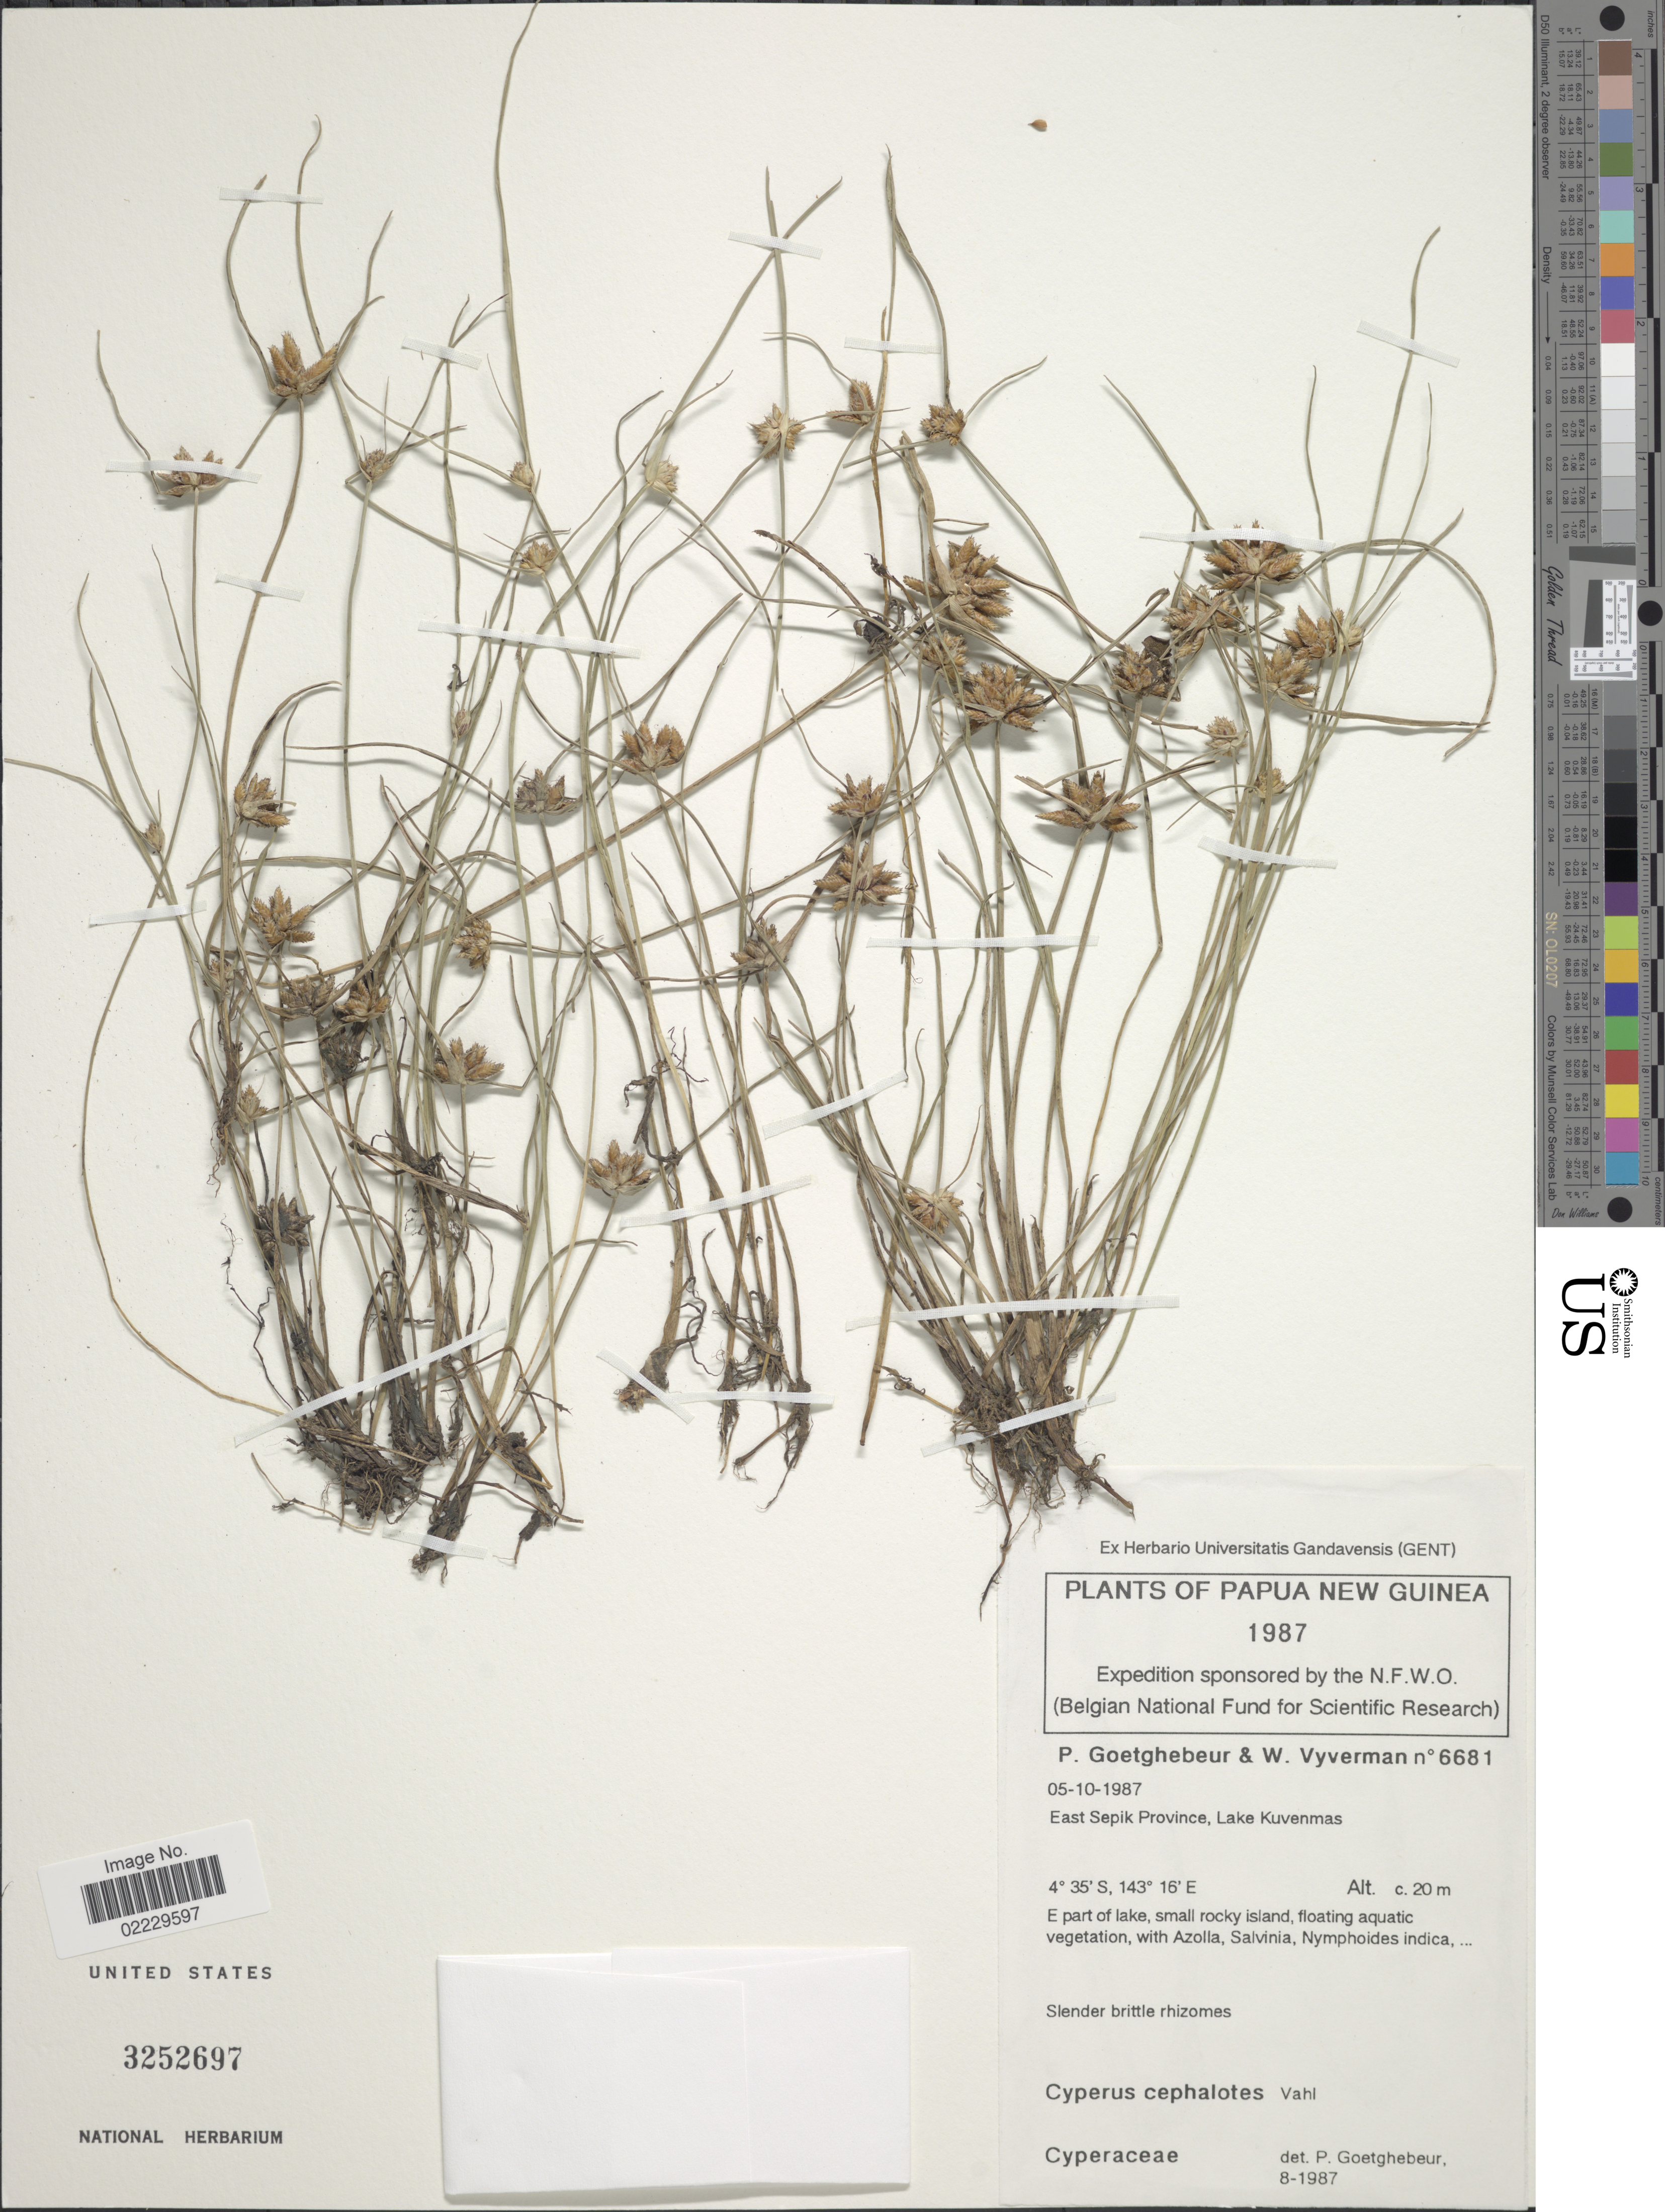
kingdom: Plantae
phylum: Tracheophyta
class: Liliopsida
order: Poales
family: Cyperaceae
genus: Cyperus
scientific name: Cyperus cephalotes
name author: Vahl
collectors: P. Goetghebeur & W. Vyverman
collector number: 6681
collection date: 1987-10-05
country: Papua New Guinea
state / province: East Sepik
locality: East Sepik Province, Lake Kuvenmas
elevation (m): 20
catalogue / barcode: US 3252697